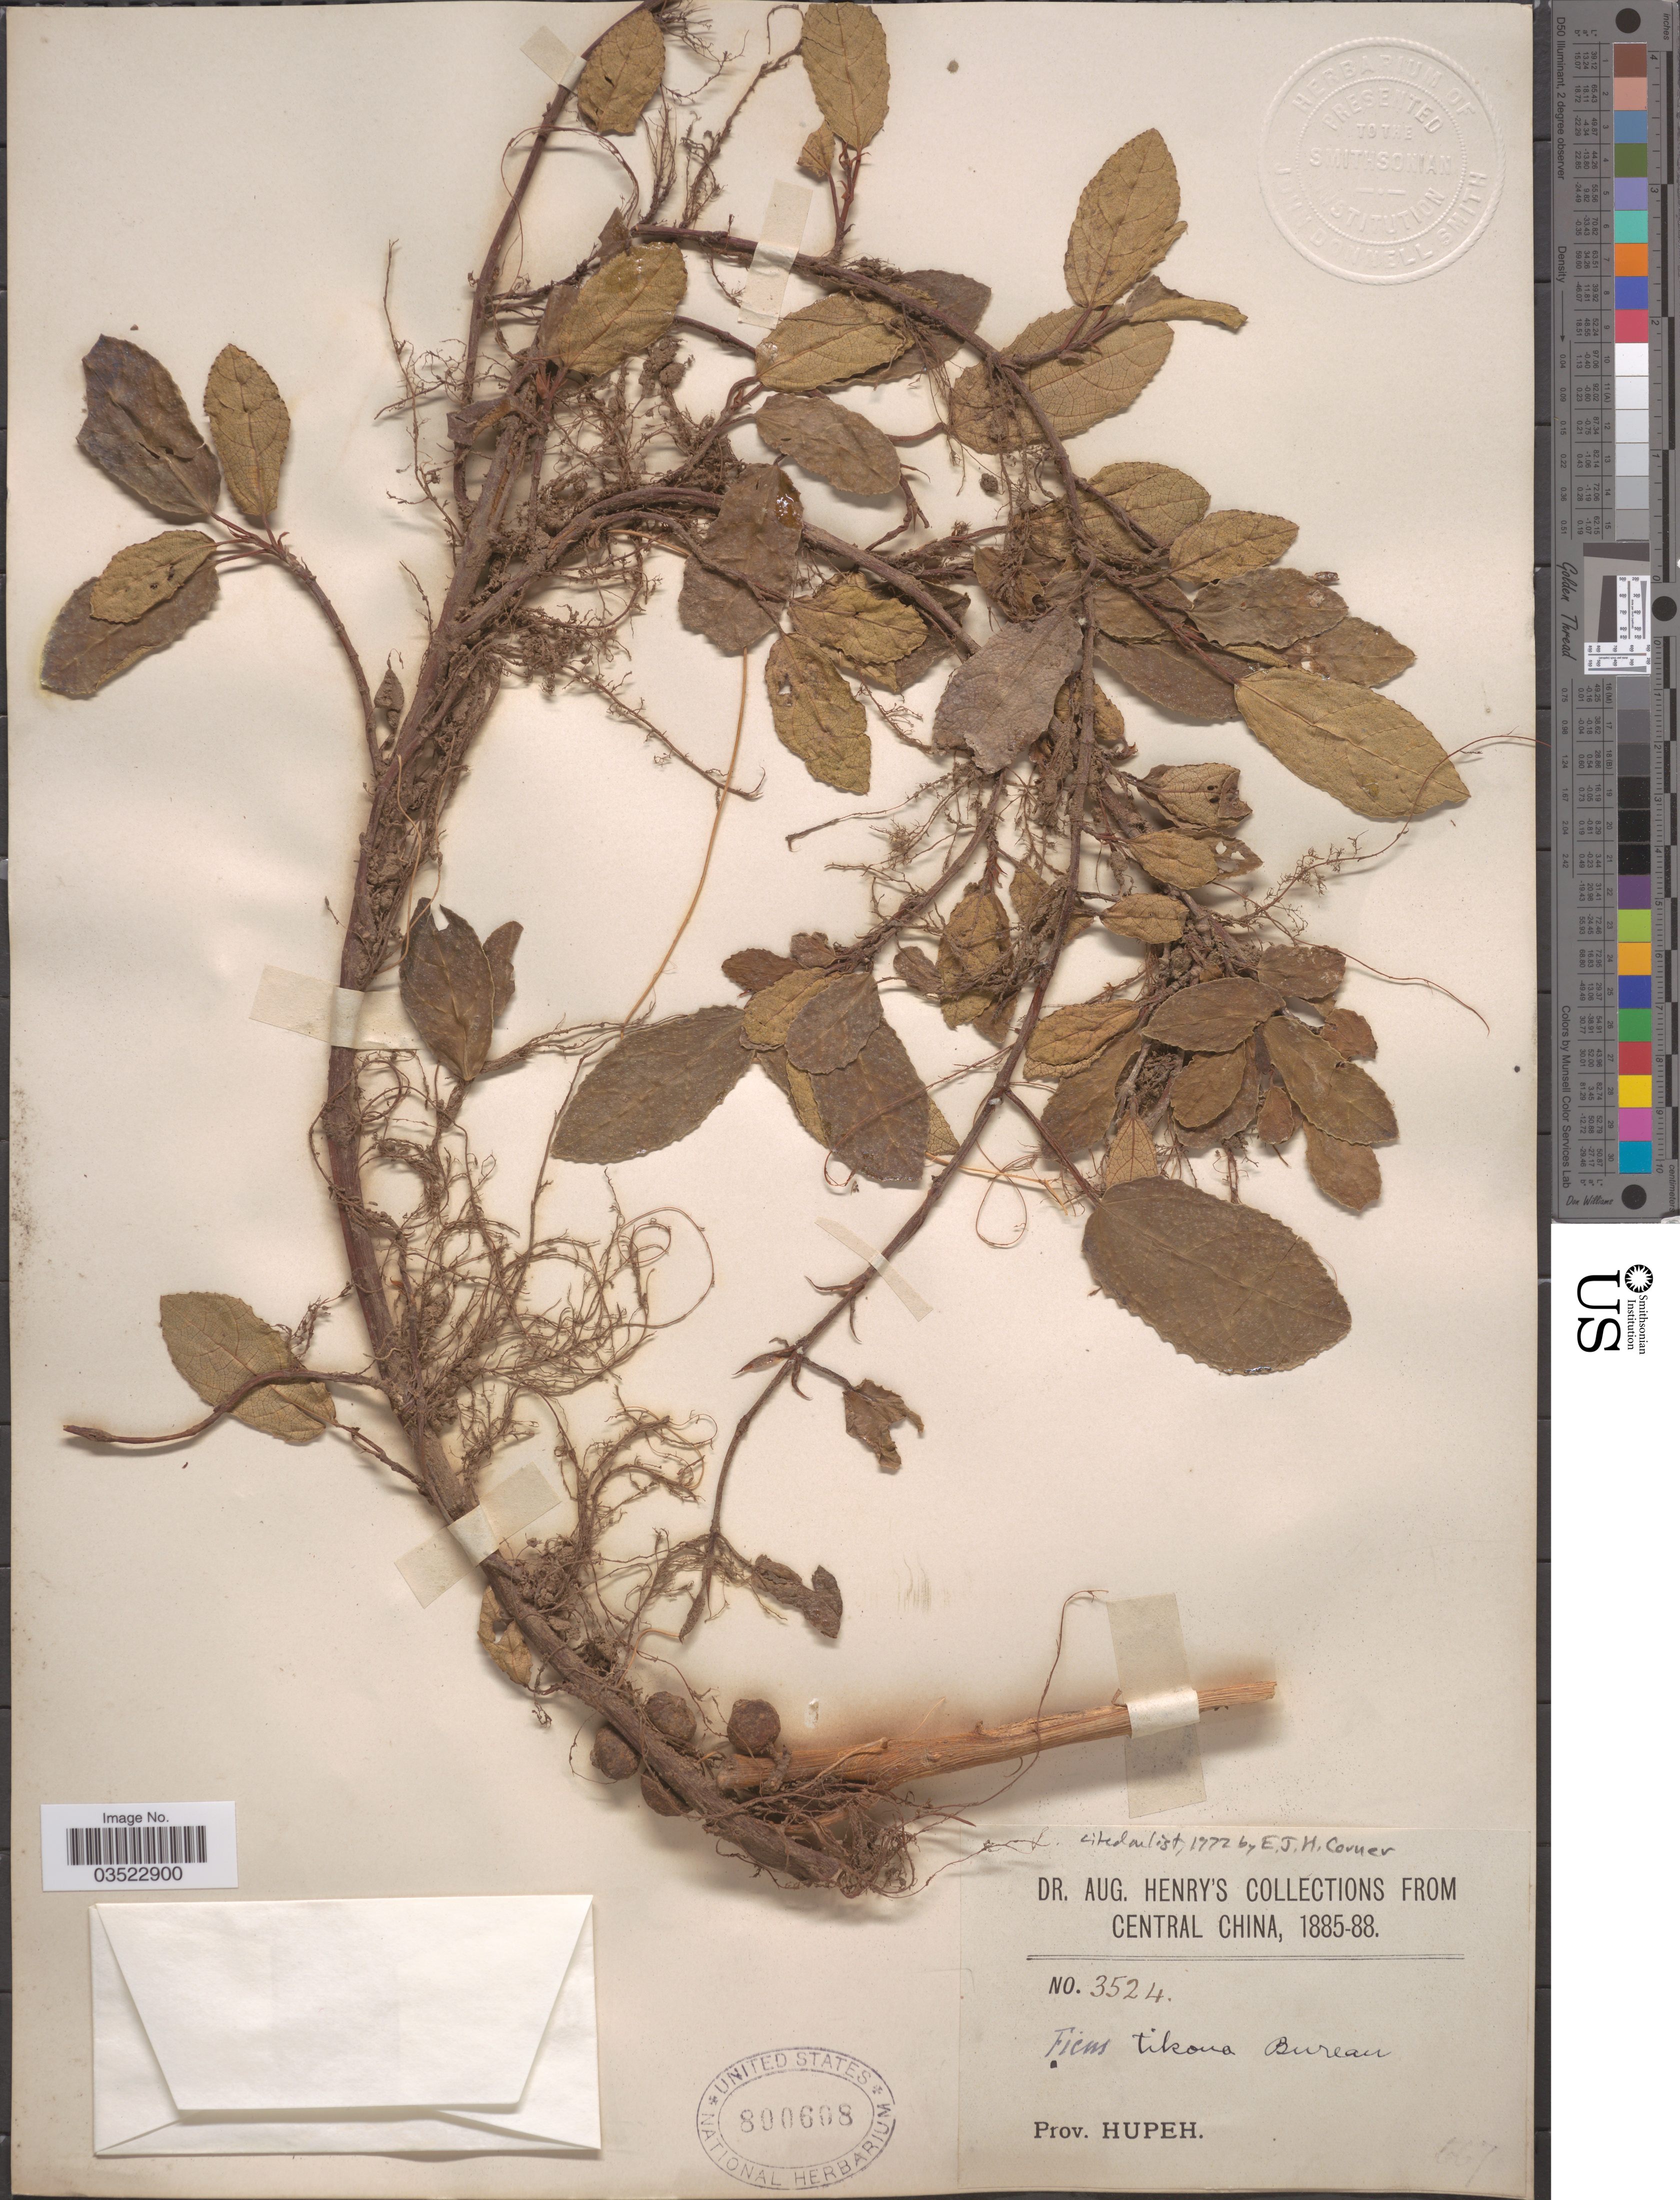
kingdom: Plantae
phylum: Tracheophyta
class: Magnoliopsida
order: Rosales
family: Moraceae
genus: Ficus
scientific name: Ficus tikoua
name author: Bureau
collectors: A. Henry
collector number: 3524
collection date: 1885/1888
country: China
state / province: Hubei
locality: Central China. Prov. Hupeh.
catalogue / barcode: US 800608